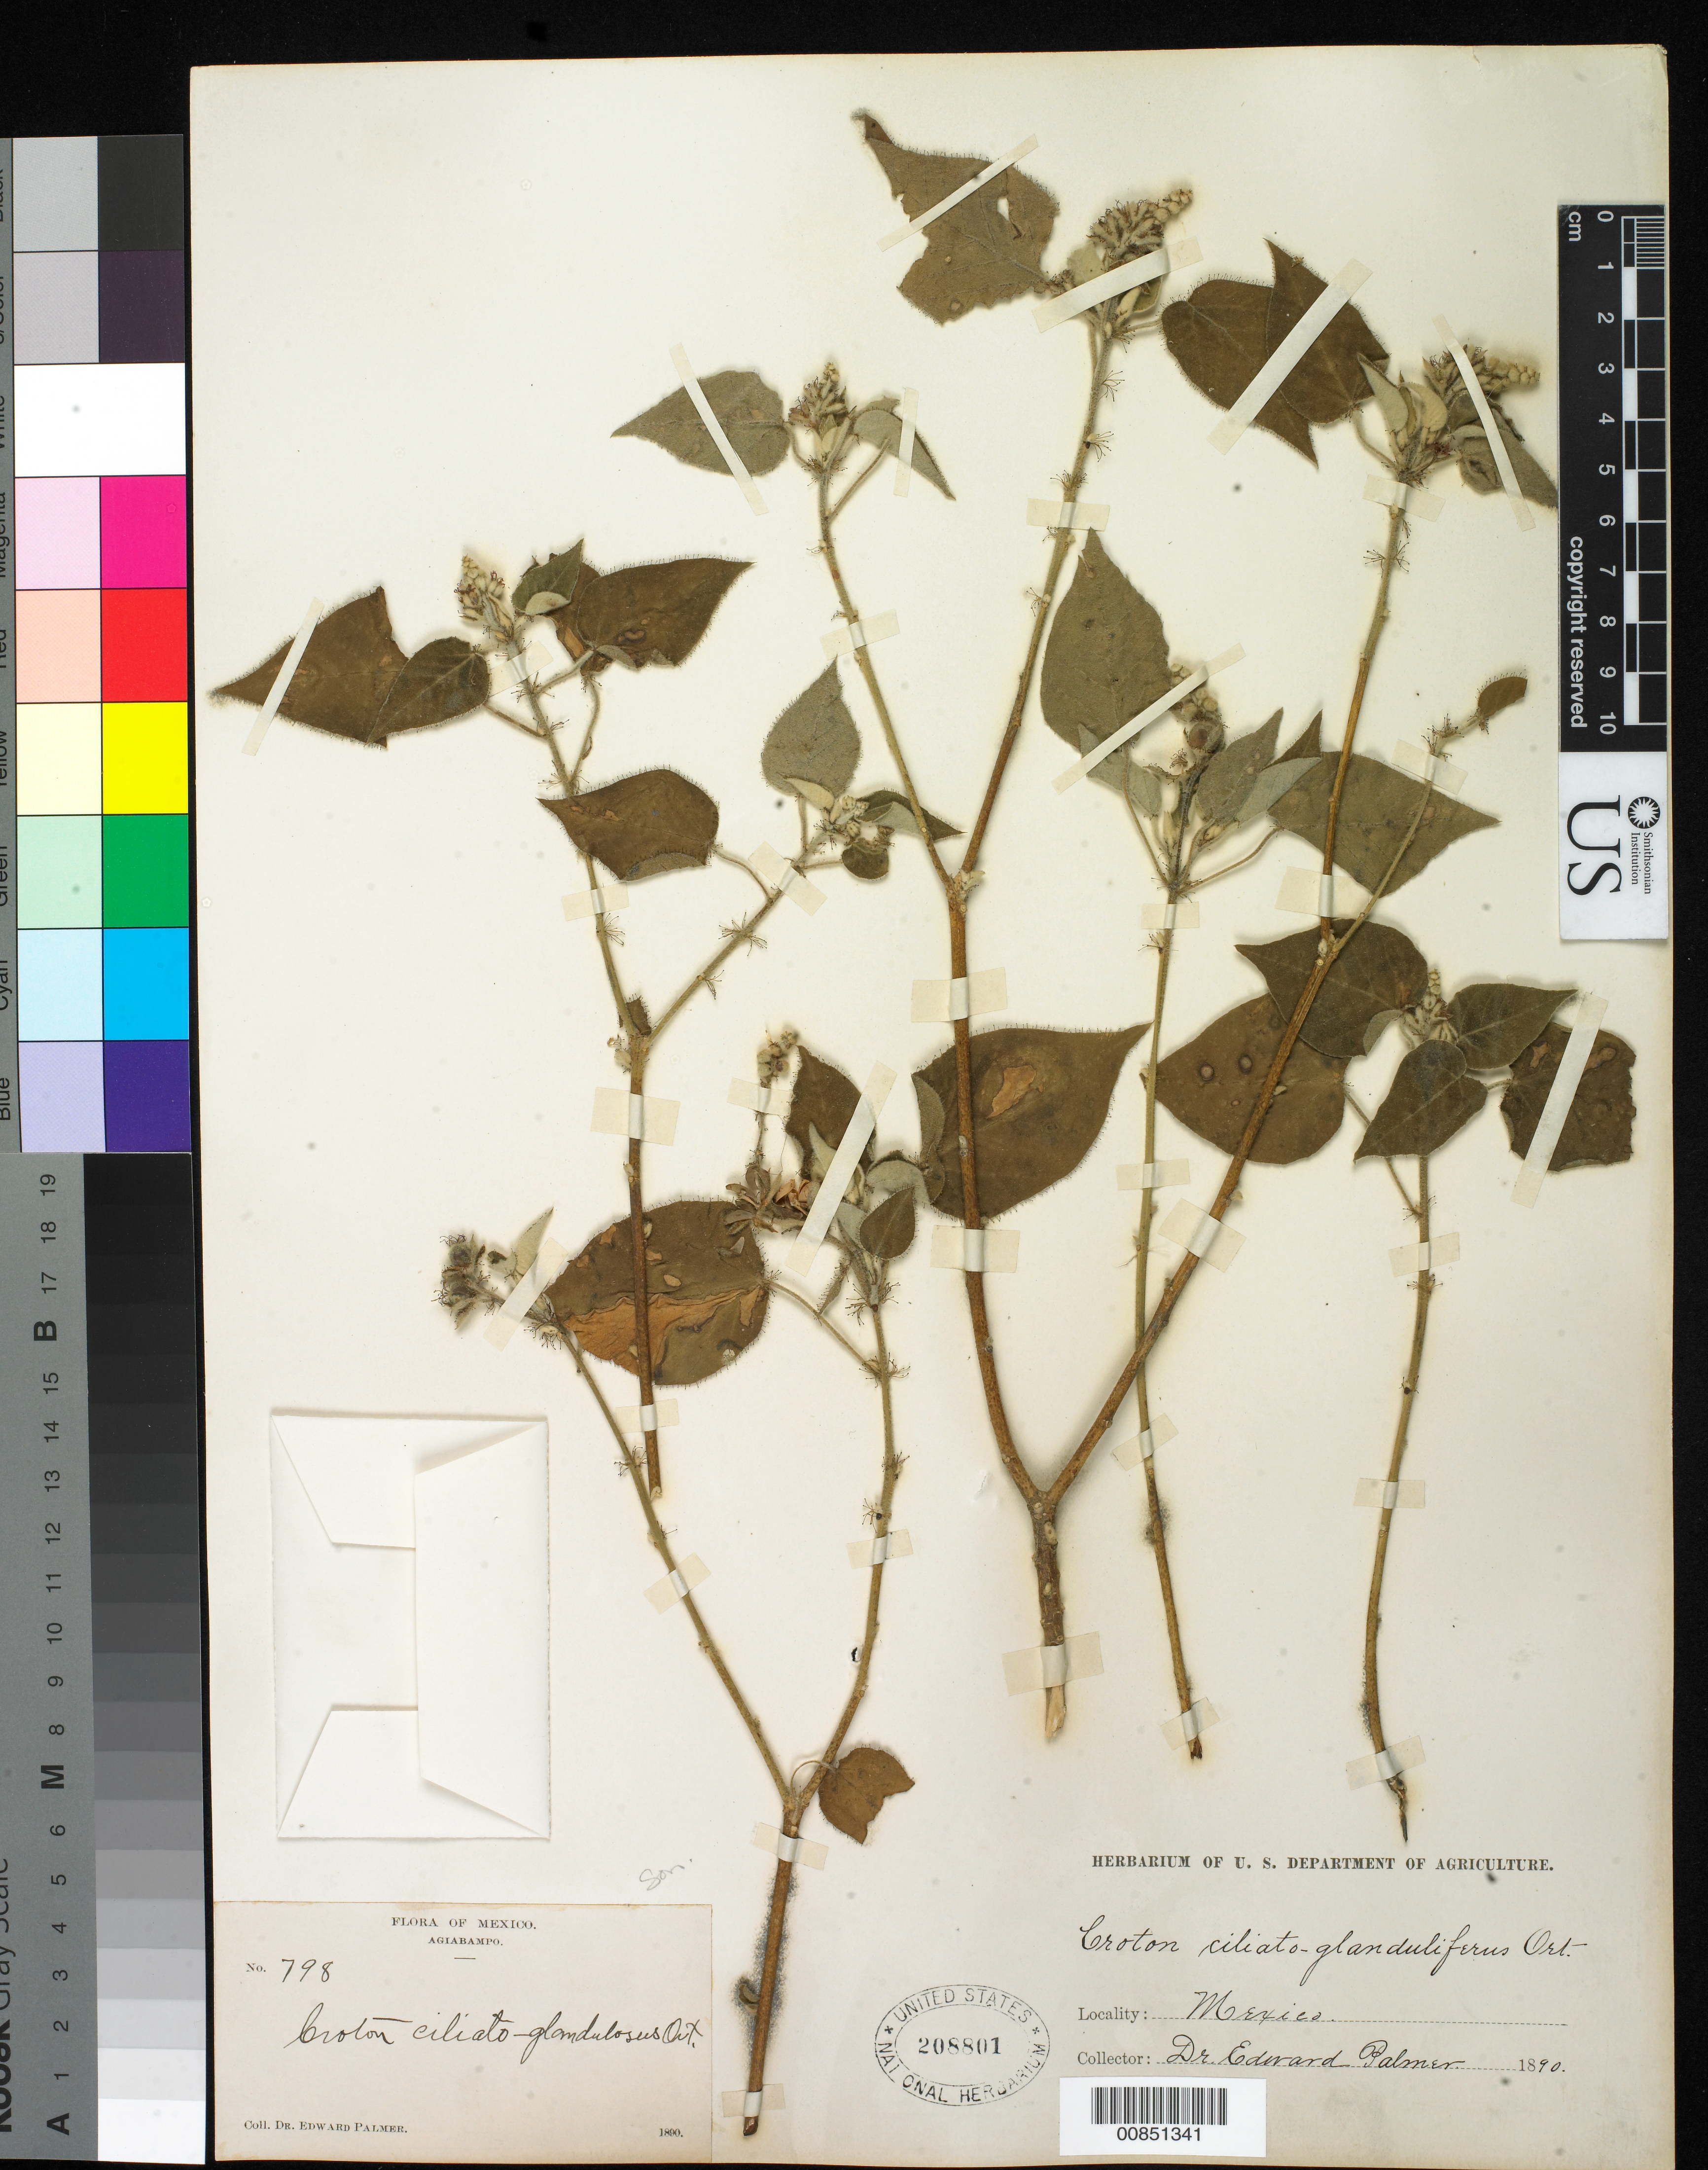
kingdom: Plantae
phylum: Tracheophyta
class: Magnoliopsida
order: Malpighiales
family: Euphorbiaceae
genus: Croton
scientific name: Croton ciliatoglandulifer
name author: Ortega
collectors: E. Palmer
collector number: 798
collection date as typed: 1890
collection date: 1890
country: Mexico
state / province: Sonora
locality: Agiabampo, Sonora.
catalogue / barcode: US 208801